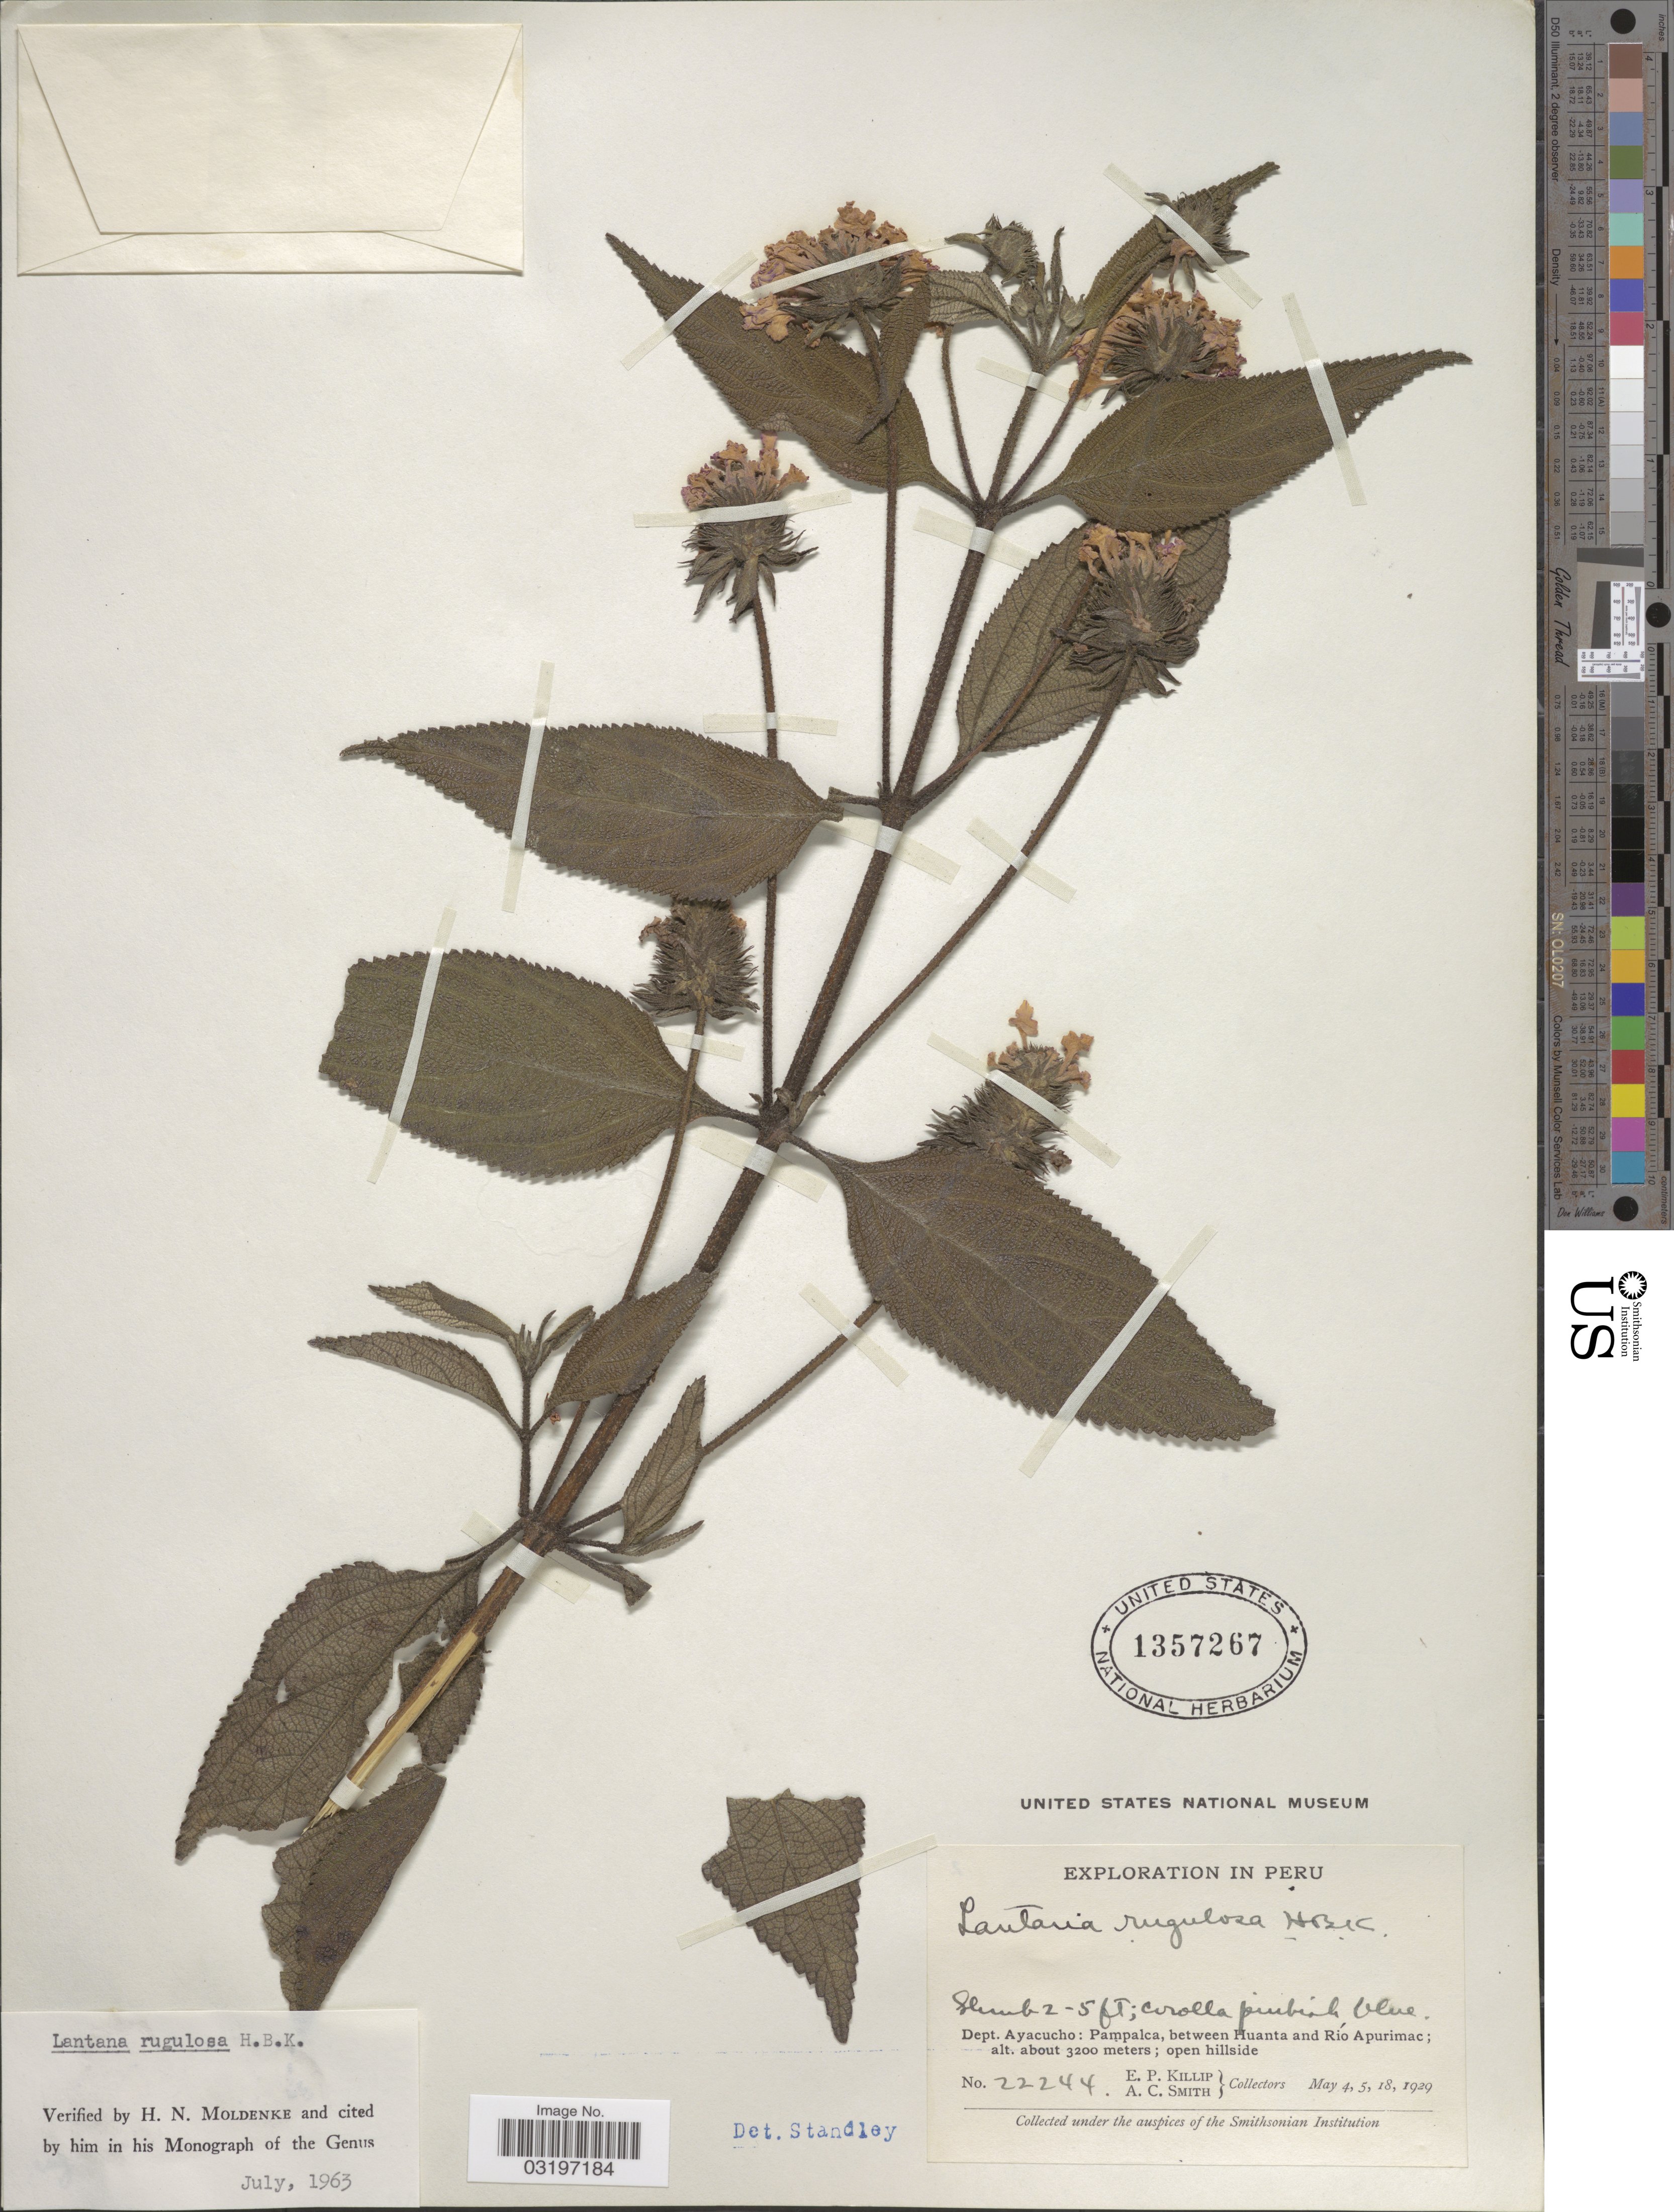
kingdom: Plantae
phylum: Tracheophyta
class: Magnoliopsida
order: Lamiales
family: Verbenaceae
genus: Lantana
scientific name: Lantana rugulosa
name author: Kunth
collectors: E. P. Killip & A. C. Smith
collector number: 22244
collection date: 1929-05-04/1929-05-18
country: Peru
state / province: Ayacucho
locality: Dept. Ayacucho: Pampalca, between Huanta and Río Apurimac.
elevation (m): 3200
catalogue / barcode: US 1357267